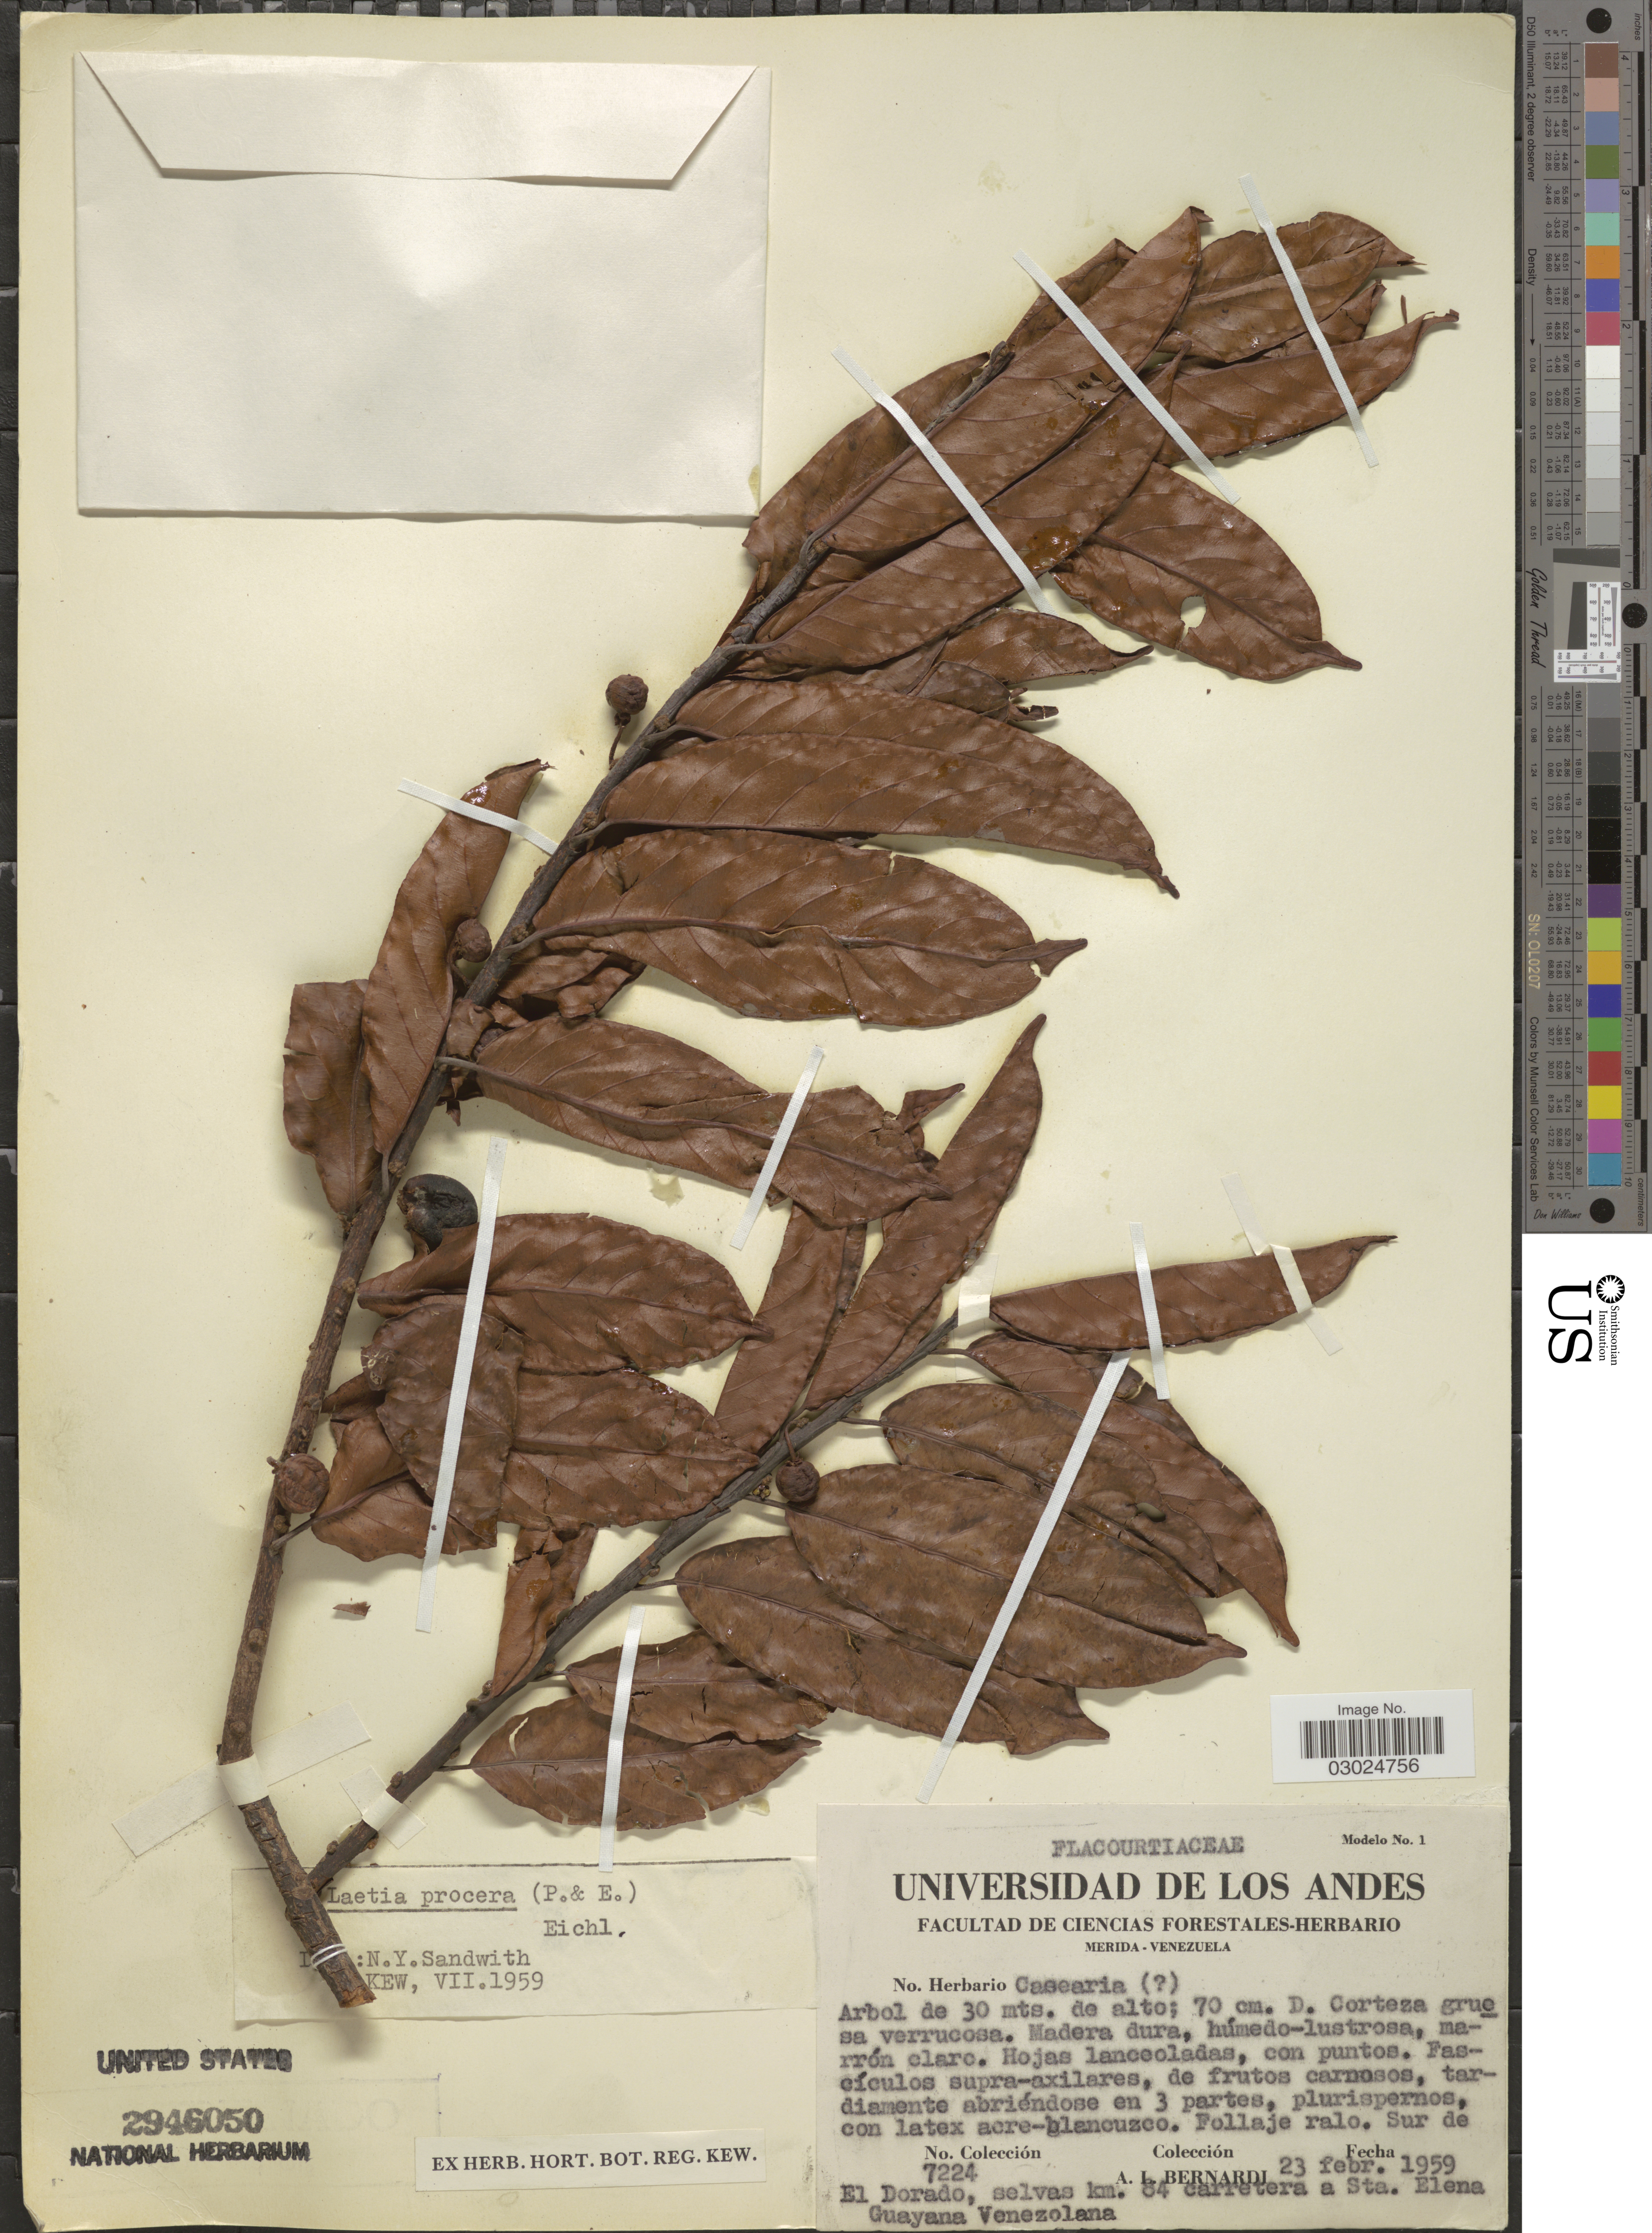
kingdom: Plantae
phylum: Tracheophyta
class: Magnoliopsida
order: Malpighiales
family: Salicaceae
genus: Laetia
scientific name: Laetia procera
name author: (Poepp.) Eichler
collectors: A. L. Bernardi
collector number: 7224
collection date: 1959-02-23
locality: El Dorado, selvas km. 84 carretera a Sta. Elena Guayana Venezolana.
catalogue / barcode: US 2946050